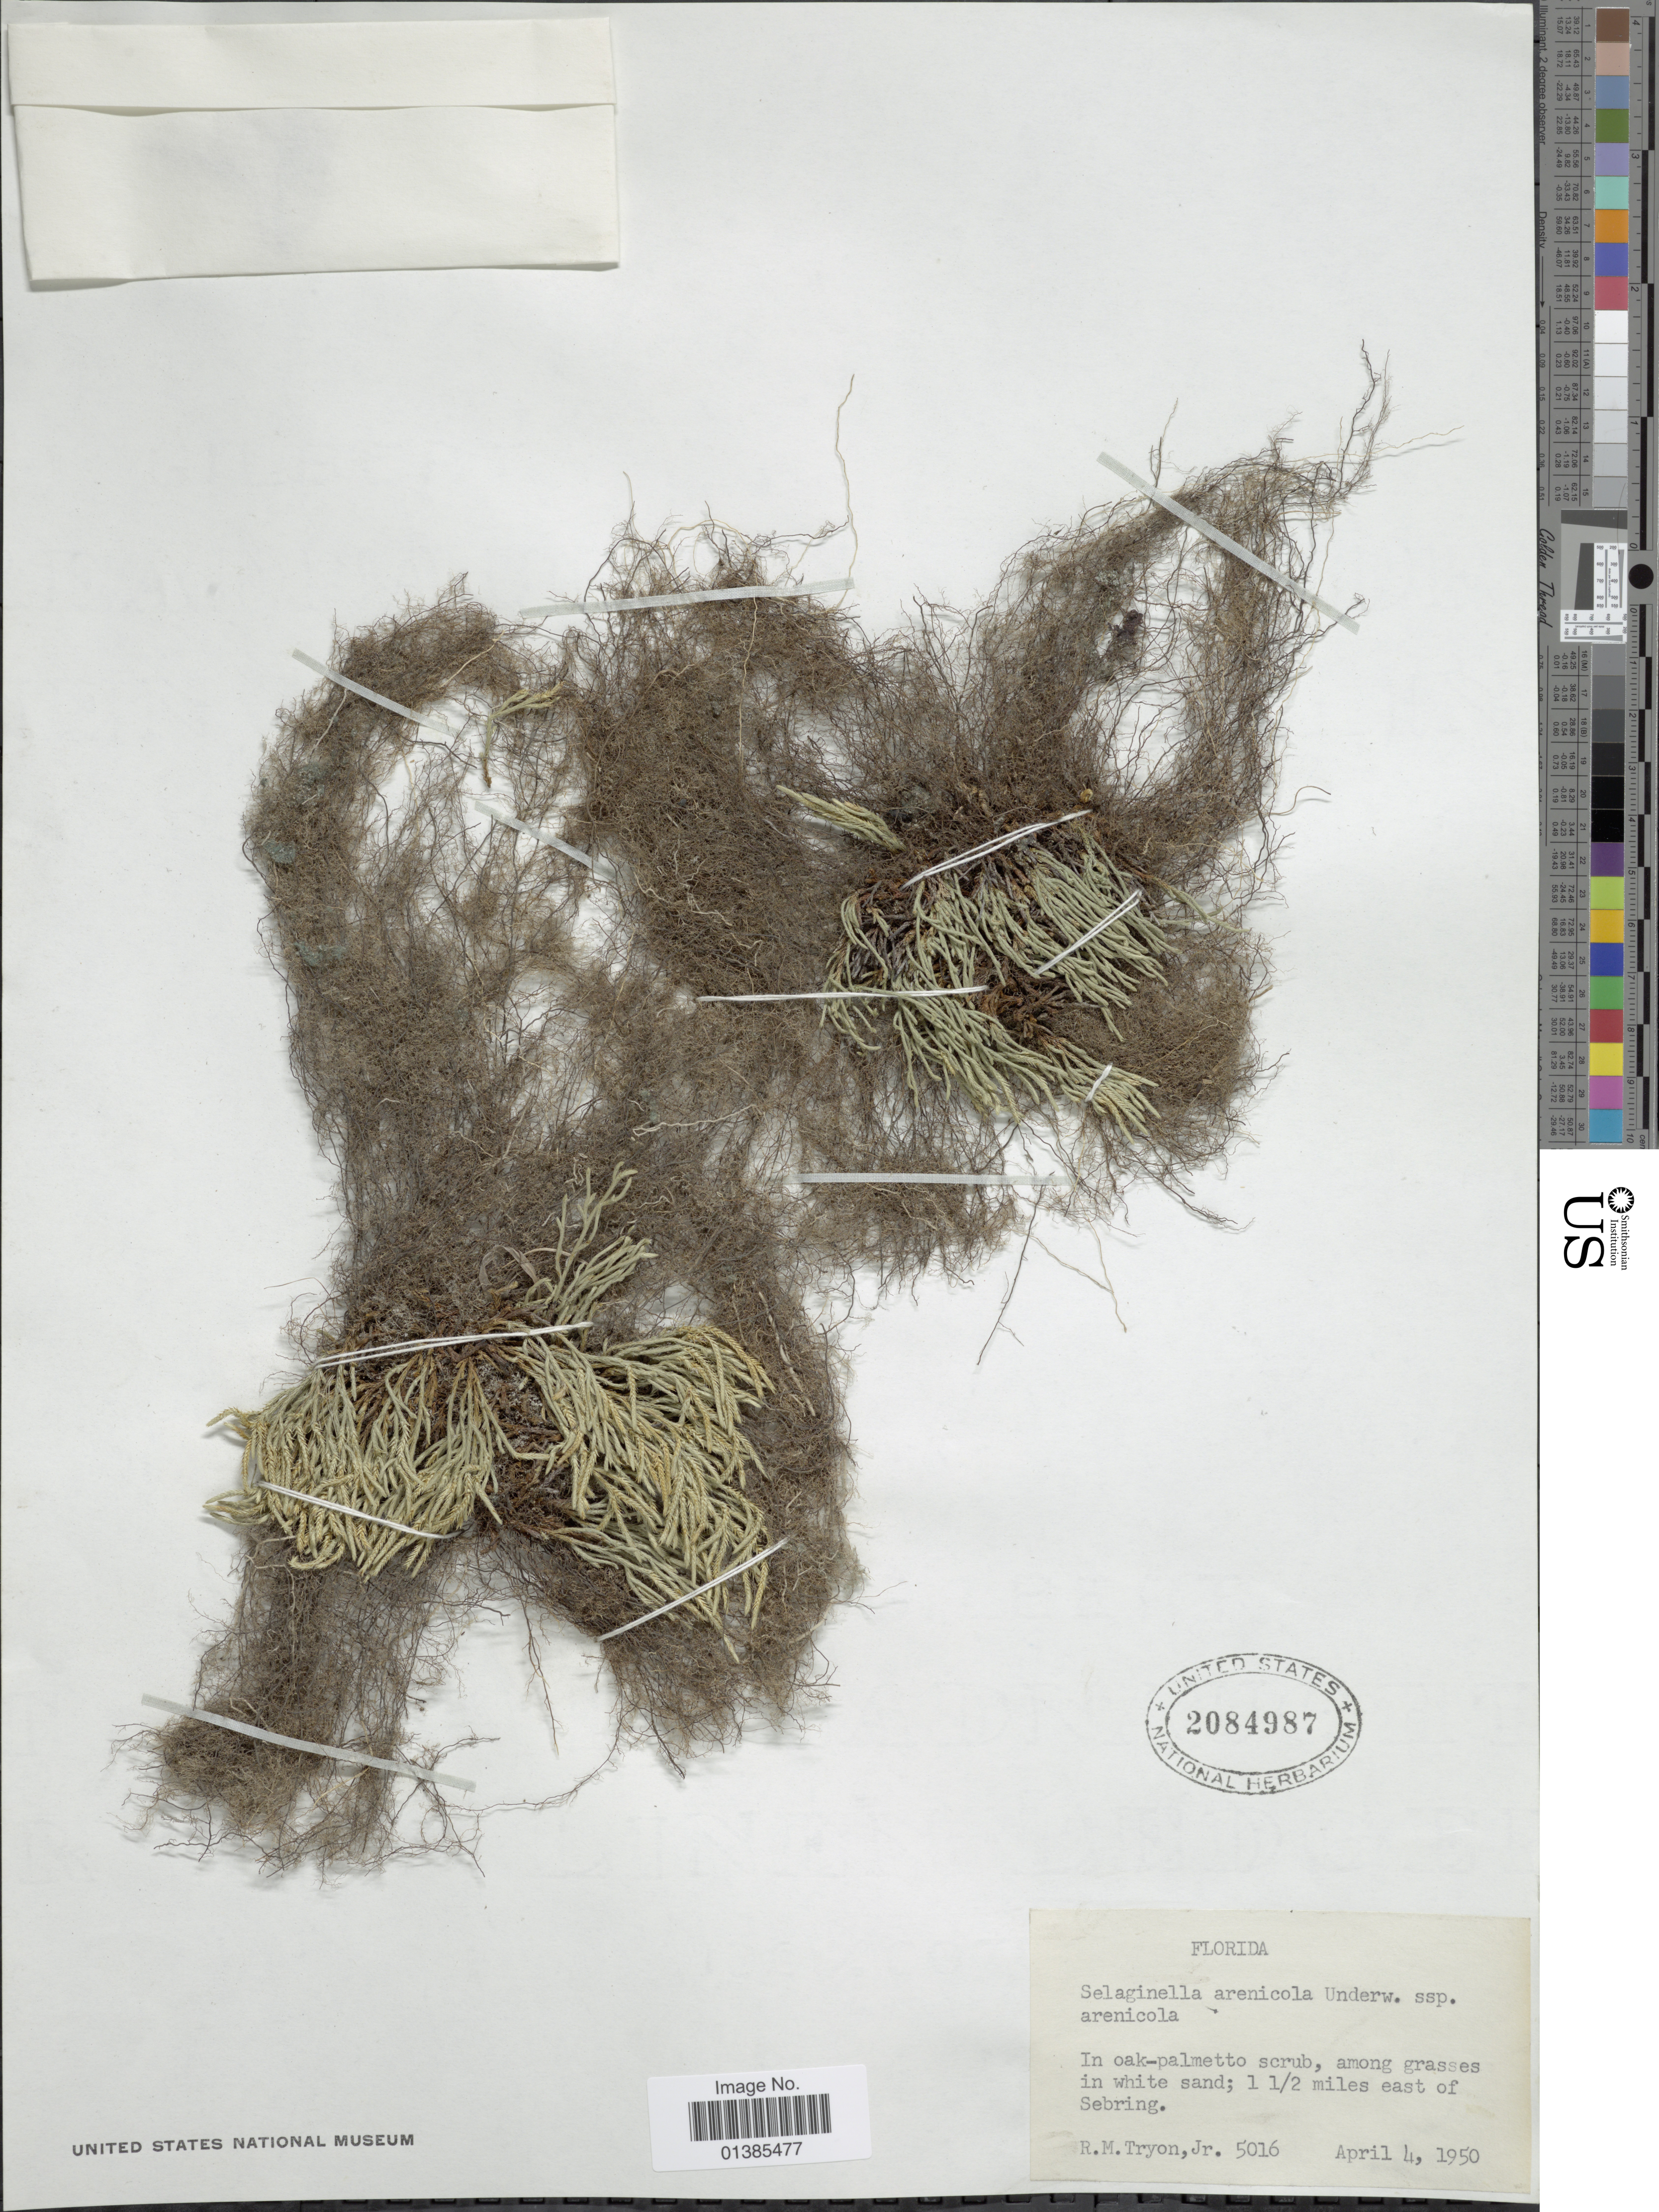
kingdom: Plantae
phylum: Tracheophyta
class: Lycopodiopsida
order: Selaginellales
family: Selaginellaceae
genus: Selaginella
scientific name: Selaginella arenicola subsp. arenicola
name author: Underw.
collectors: R. M. Tryon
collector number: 5016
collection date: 1950-04-04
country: United States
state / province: Florida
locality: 1 1/2 miles east of Sebring.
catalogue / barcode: US 2084987